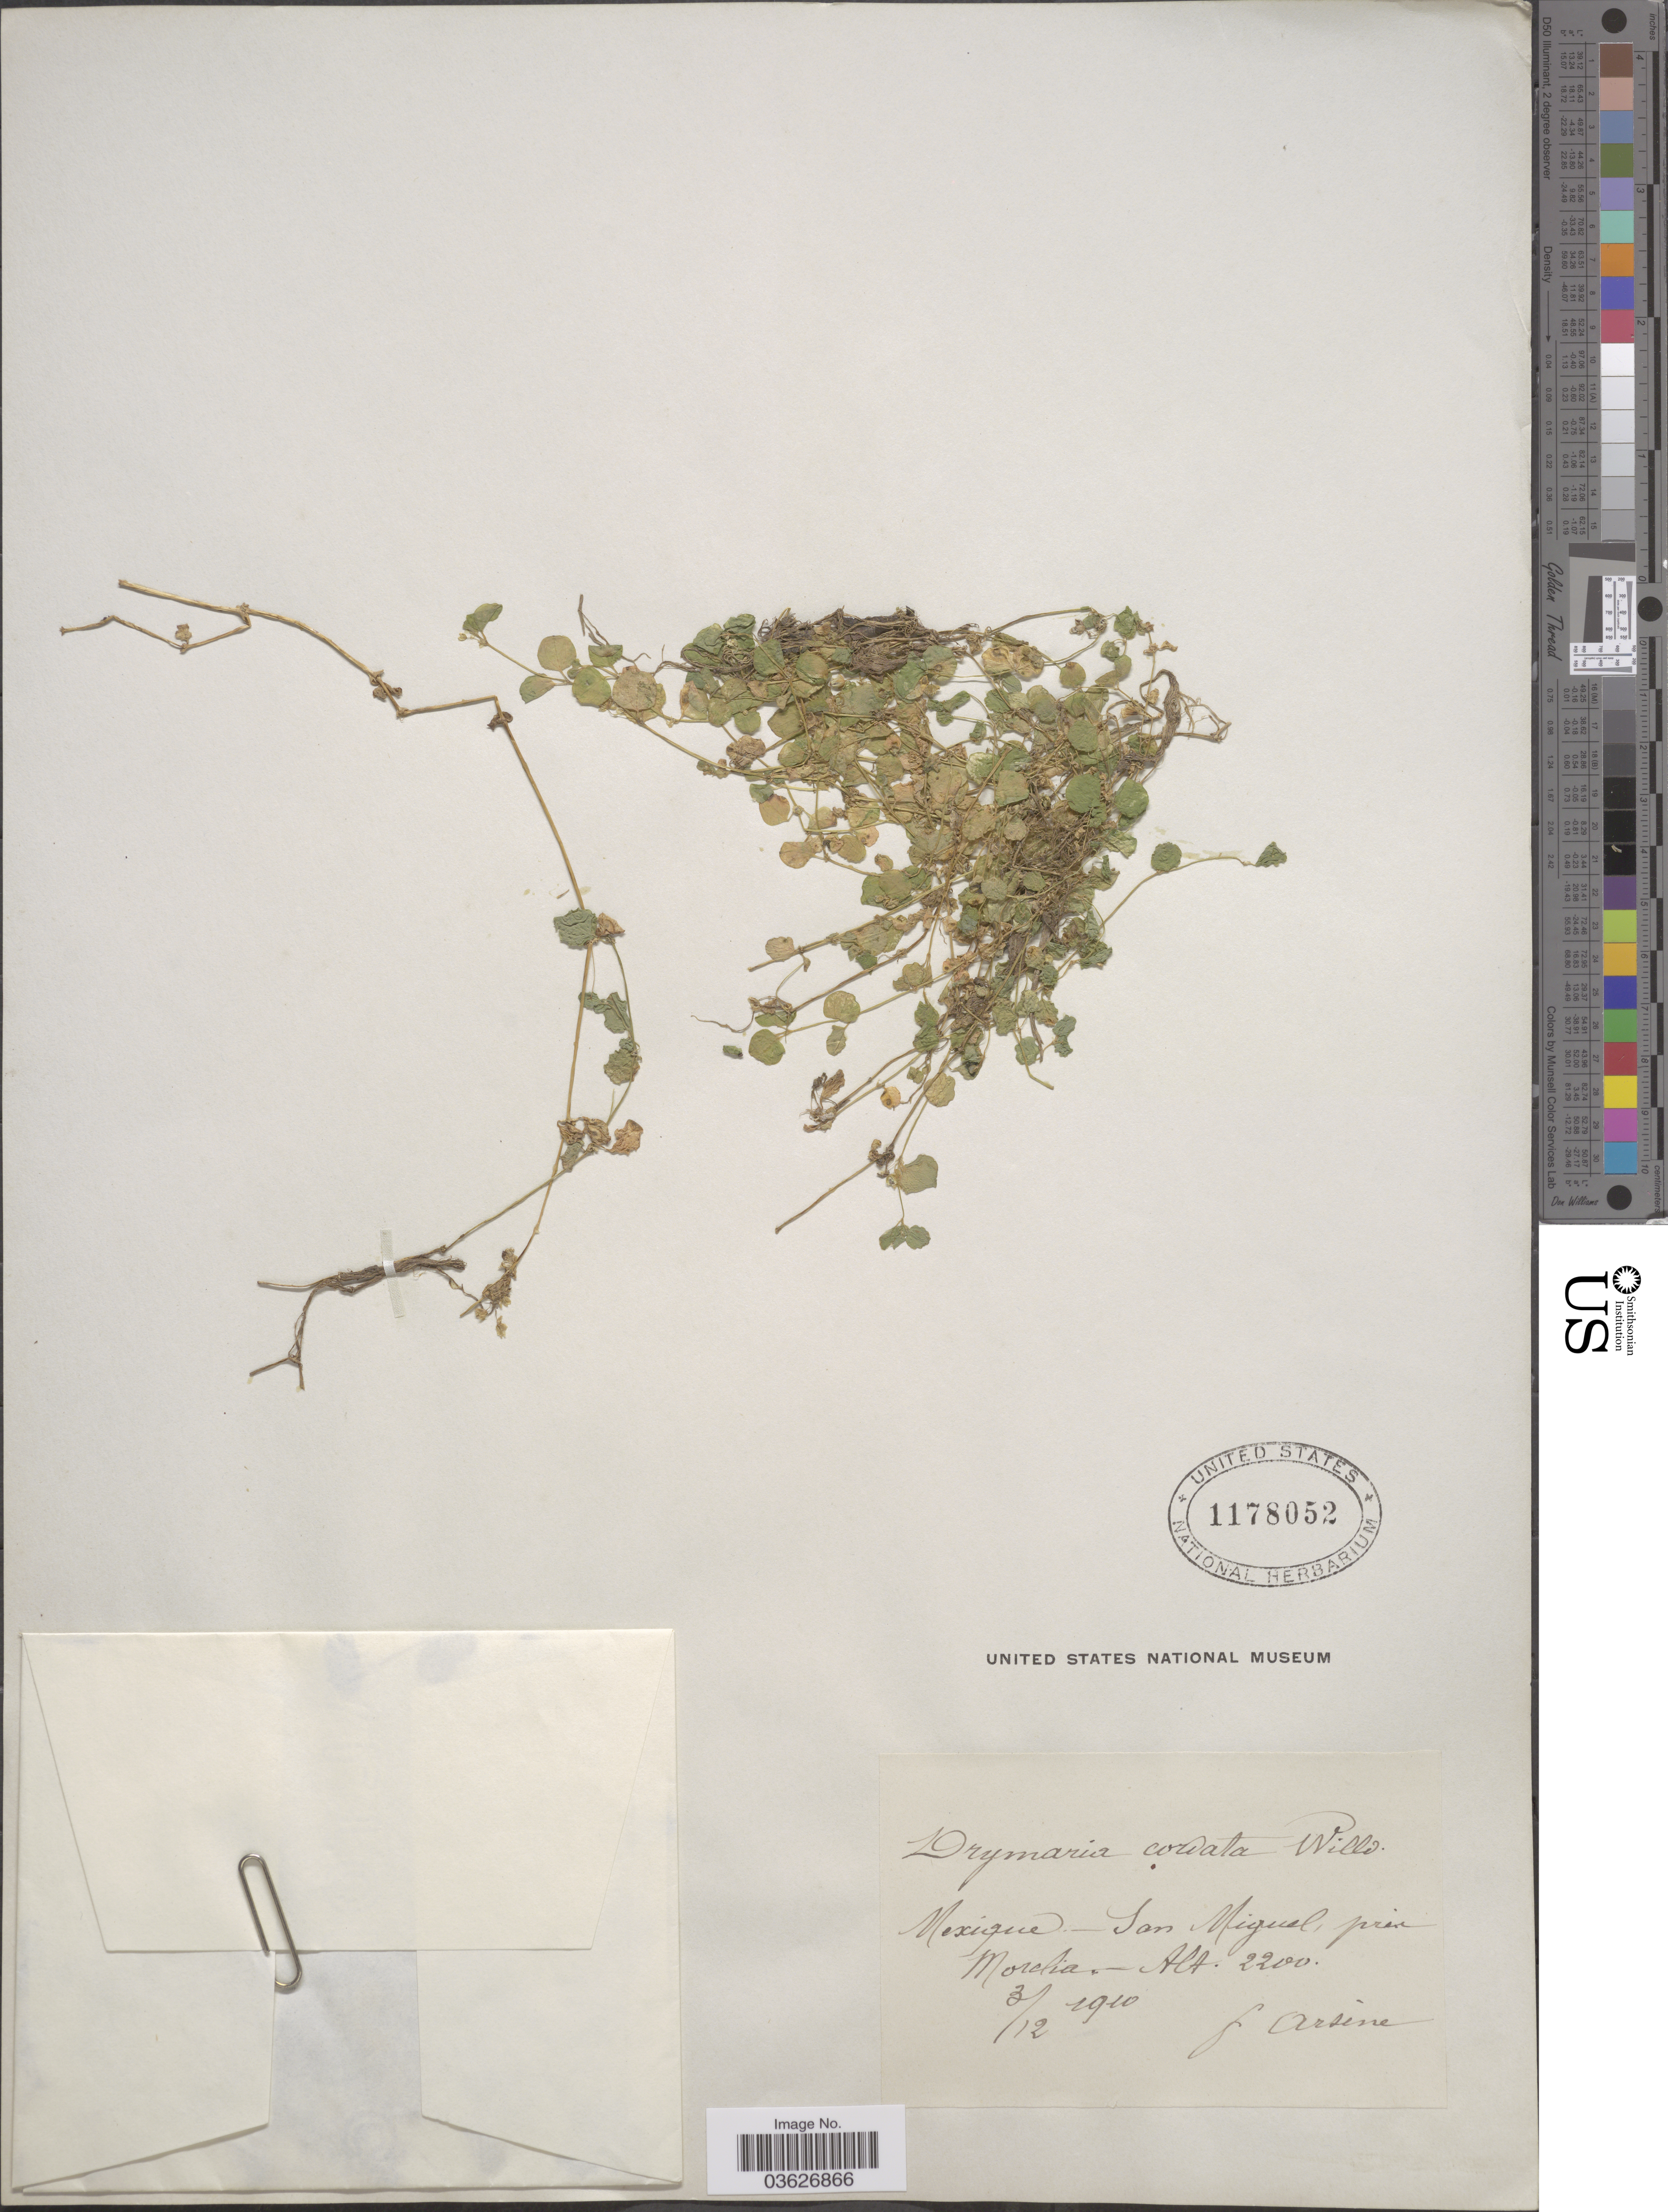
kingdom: Plantae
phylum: Tracheophyta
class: Magnoliopsida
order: Caryophyllales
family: Caryophyllaceae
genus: Drymaria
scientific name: Drymaria villosa subsp. palustris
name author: (Cham. & Schltdl.) J.A. Duke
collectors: F. Arsène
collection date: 1910-12-03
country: Mexico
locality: San Miguel, prés Morelia.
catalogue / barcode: US 1178052